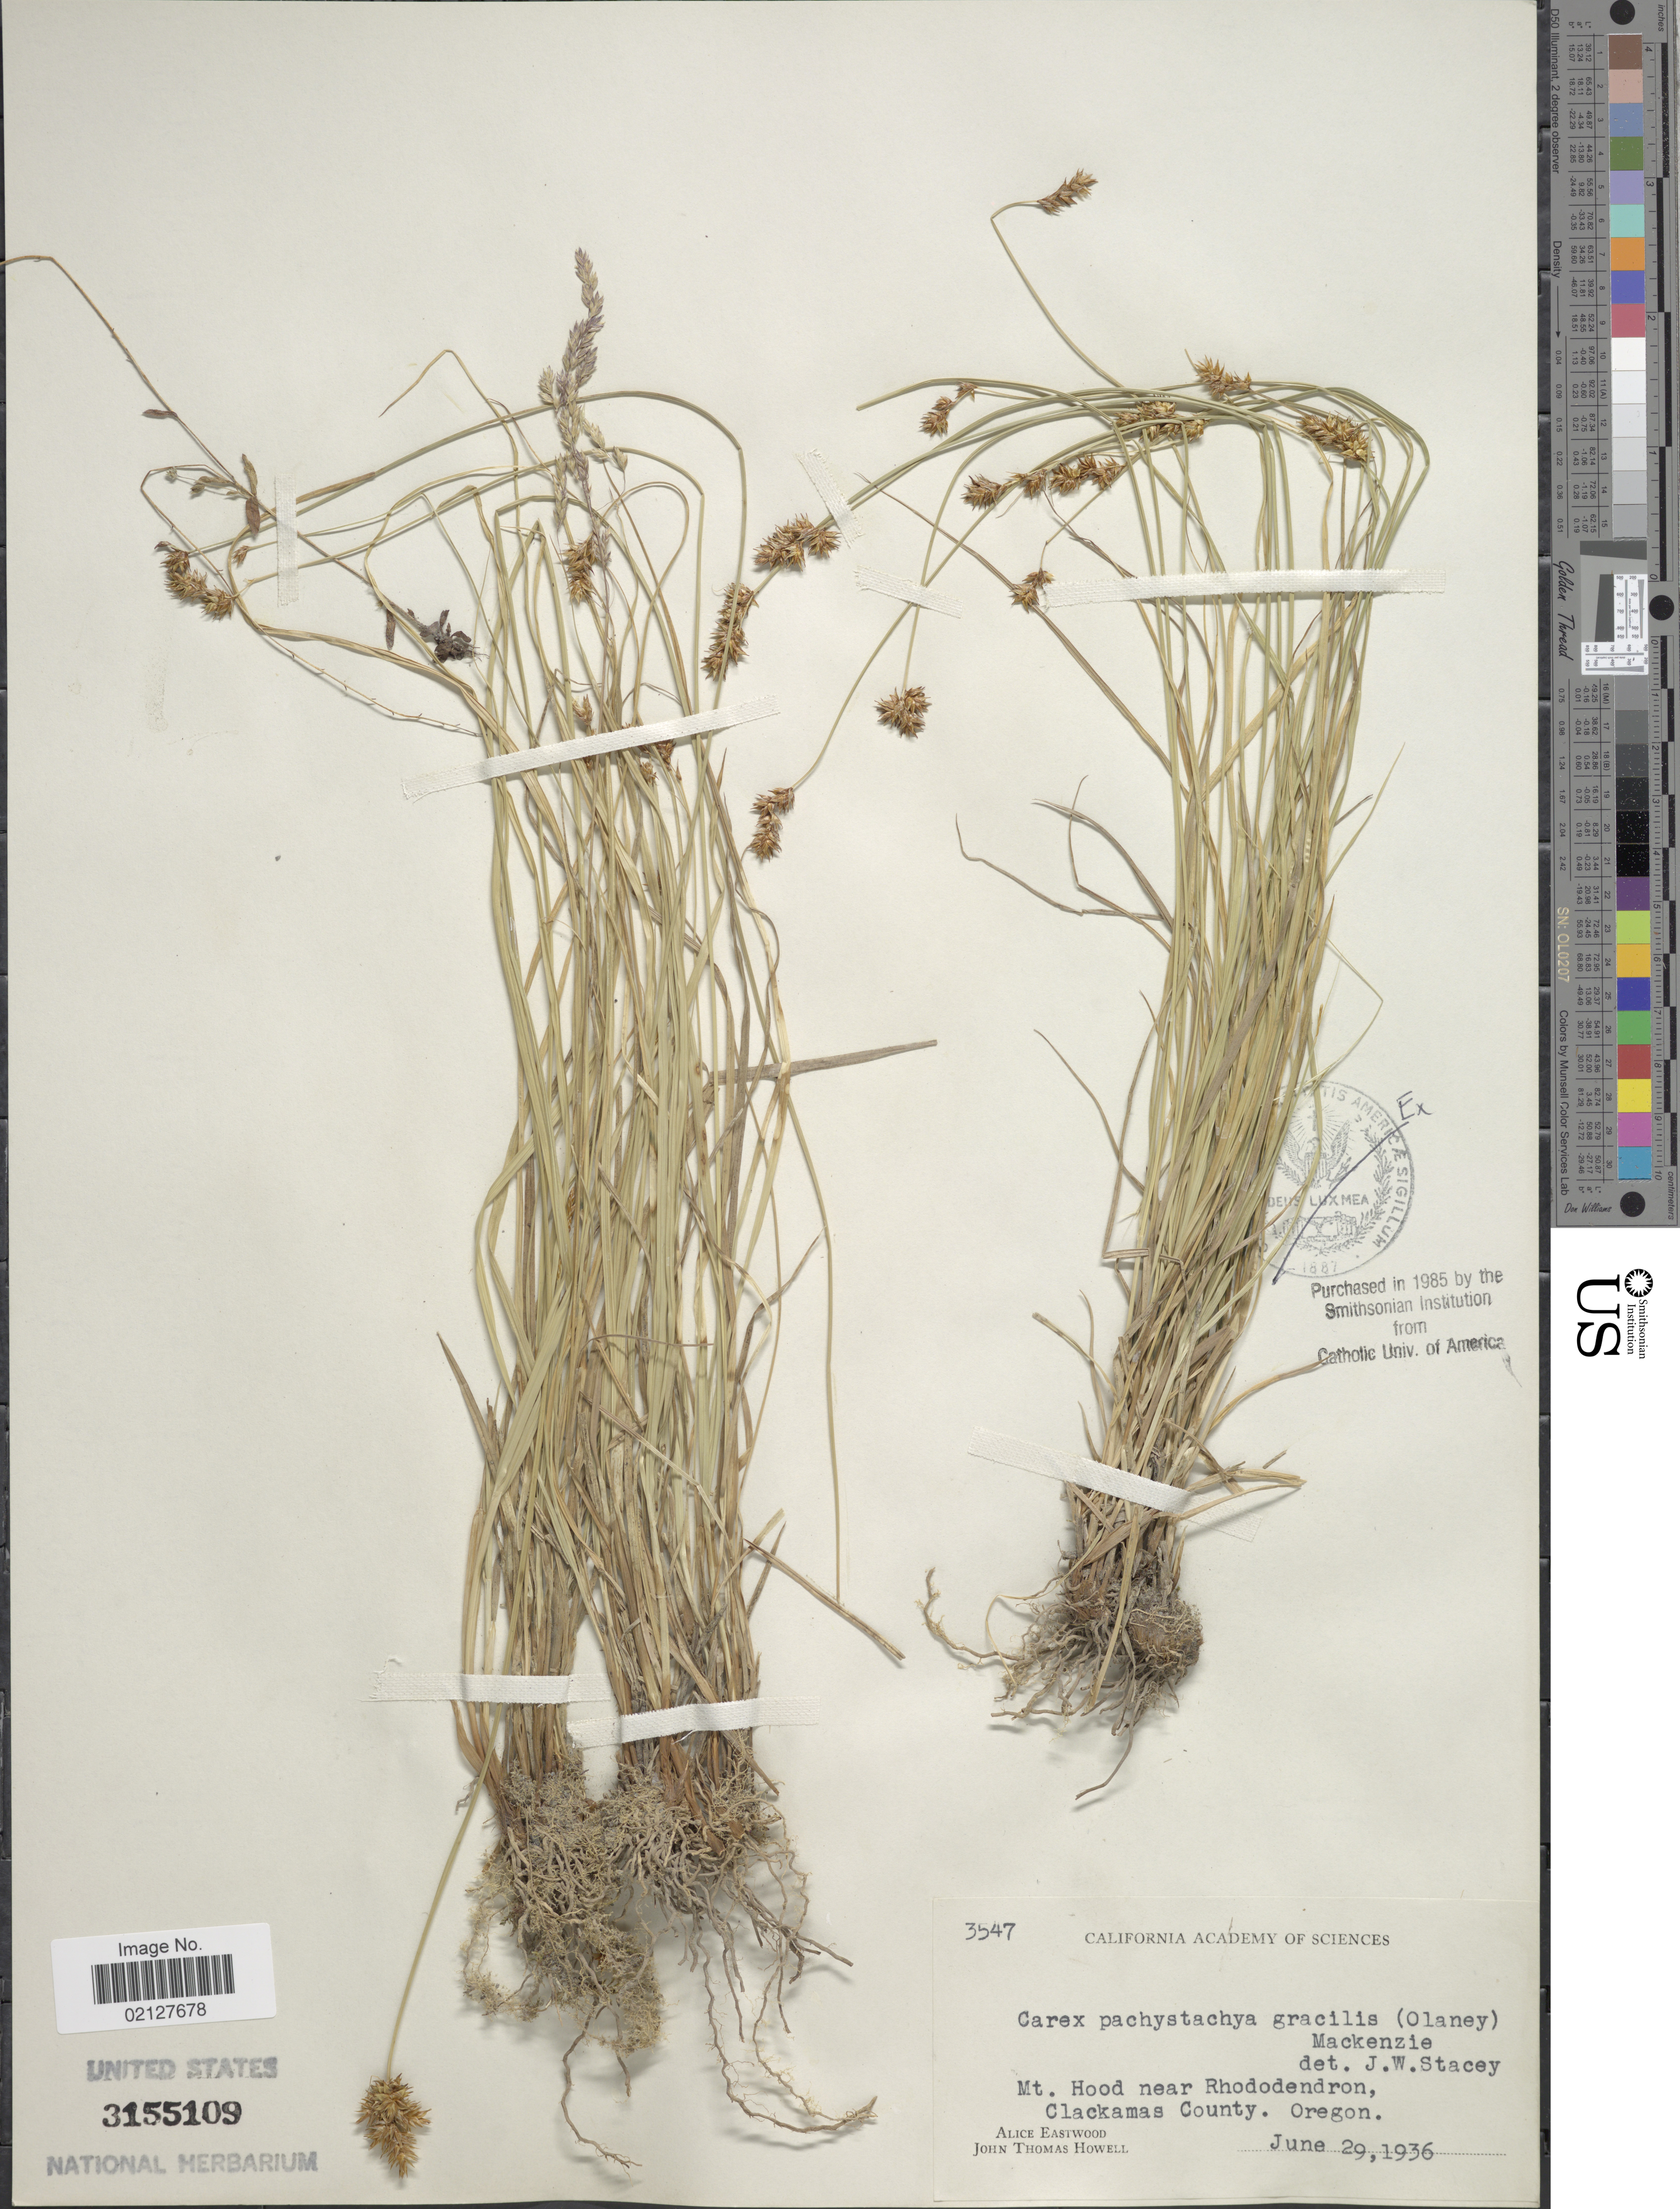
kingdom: Plantae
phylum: Tracheophyta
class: Liliopsida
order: Poales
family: Cyperaceae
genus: Carex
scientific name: Carex pachystachya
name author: Cham. ex Steud.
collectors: A. Eastwood & J. T. Howell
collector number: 3547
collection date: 1936-06-29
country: United States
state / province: Oregon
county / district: Clackamas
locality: Mt. Hood near Rhododendron, Clackamas County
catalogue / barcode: US 3155109